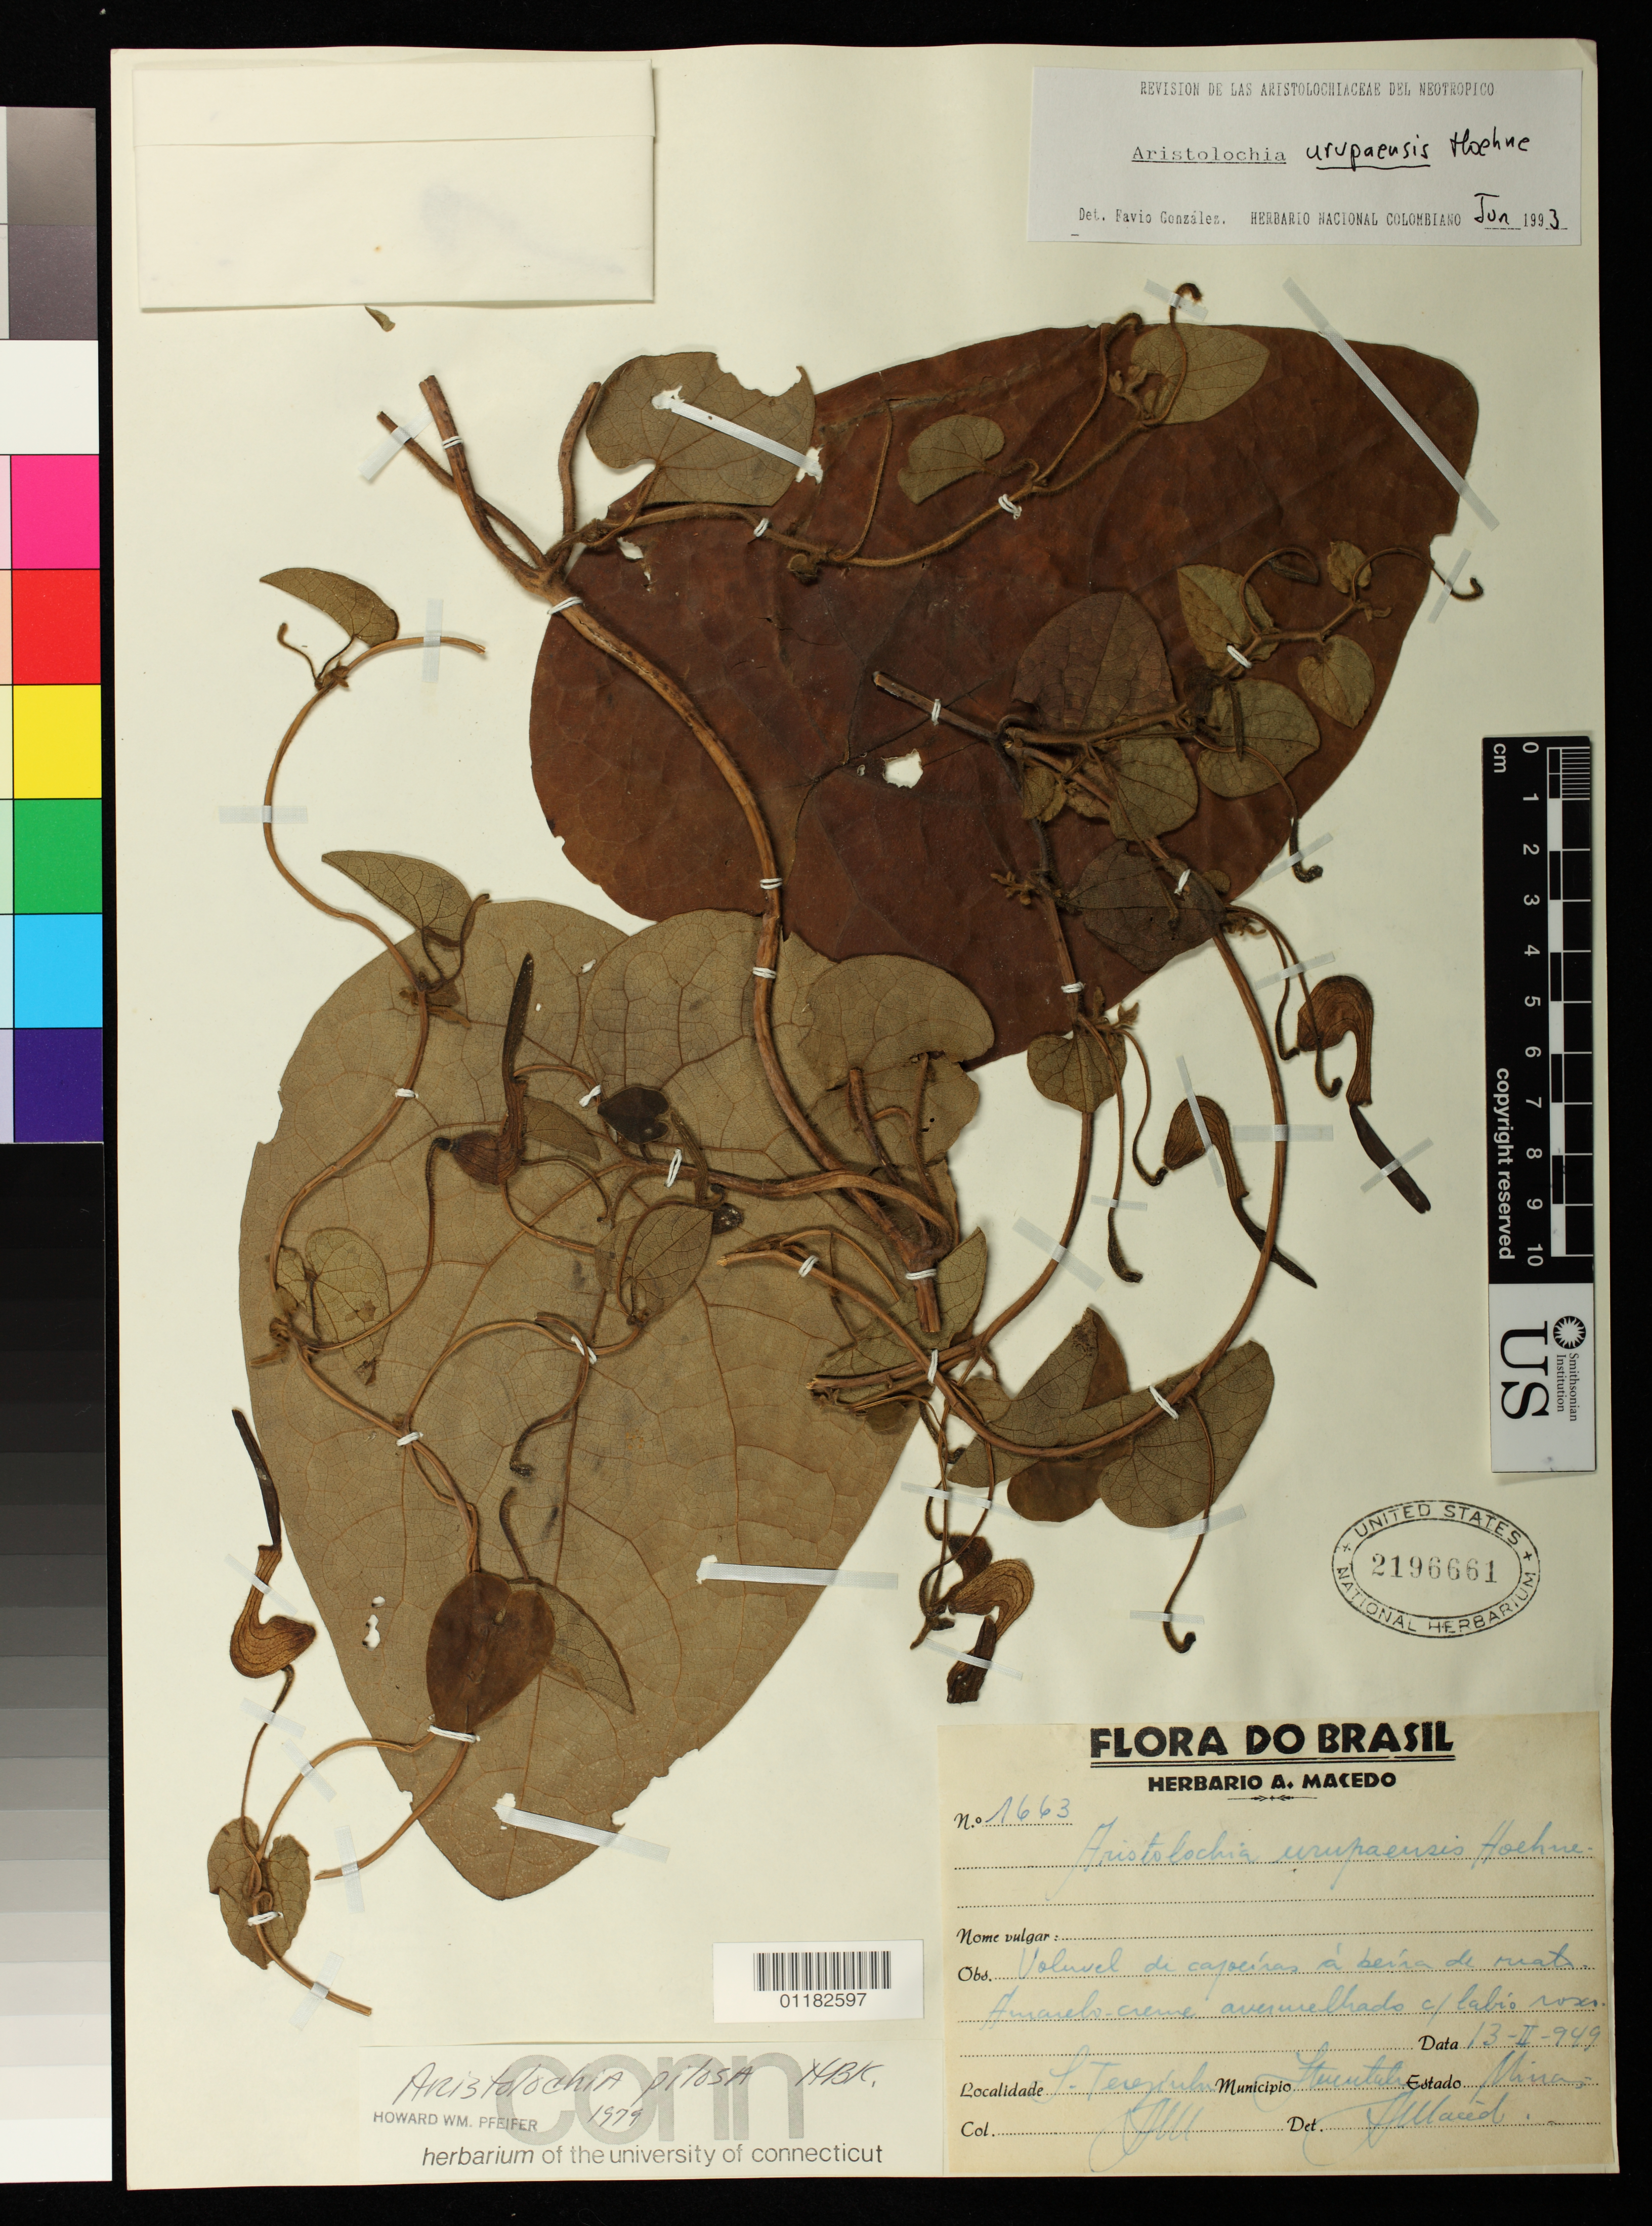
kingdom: Plantae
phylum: Tracheophyta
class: Magnoliopsida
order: Piperales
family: Aristolochiaceae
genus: Aristolochia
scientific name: Aristolochia urupaensis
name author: Hoehne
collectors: A. Macedo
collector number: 1663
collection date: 1949-02-13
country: Brazil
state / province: Minas Gerais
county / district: Itatiaiuçu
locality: Santa Terezinha, Municipio Itatiaiuçu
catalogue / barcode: US 2196661